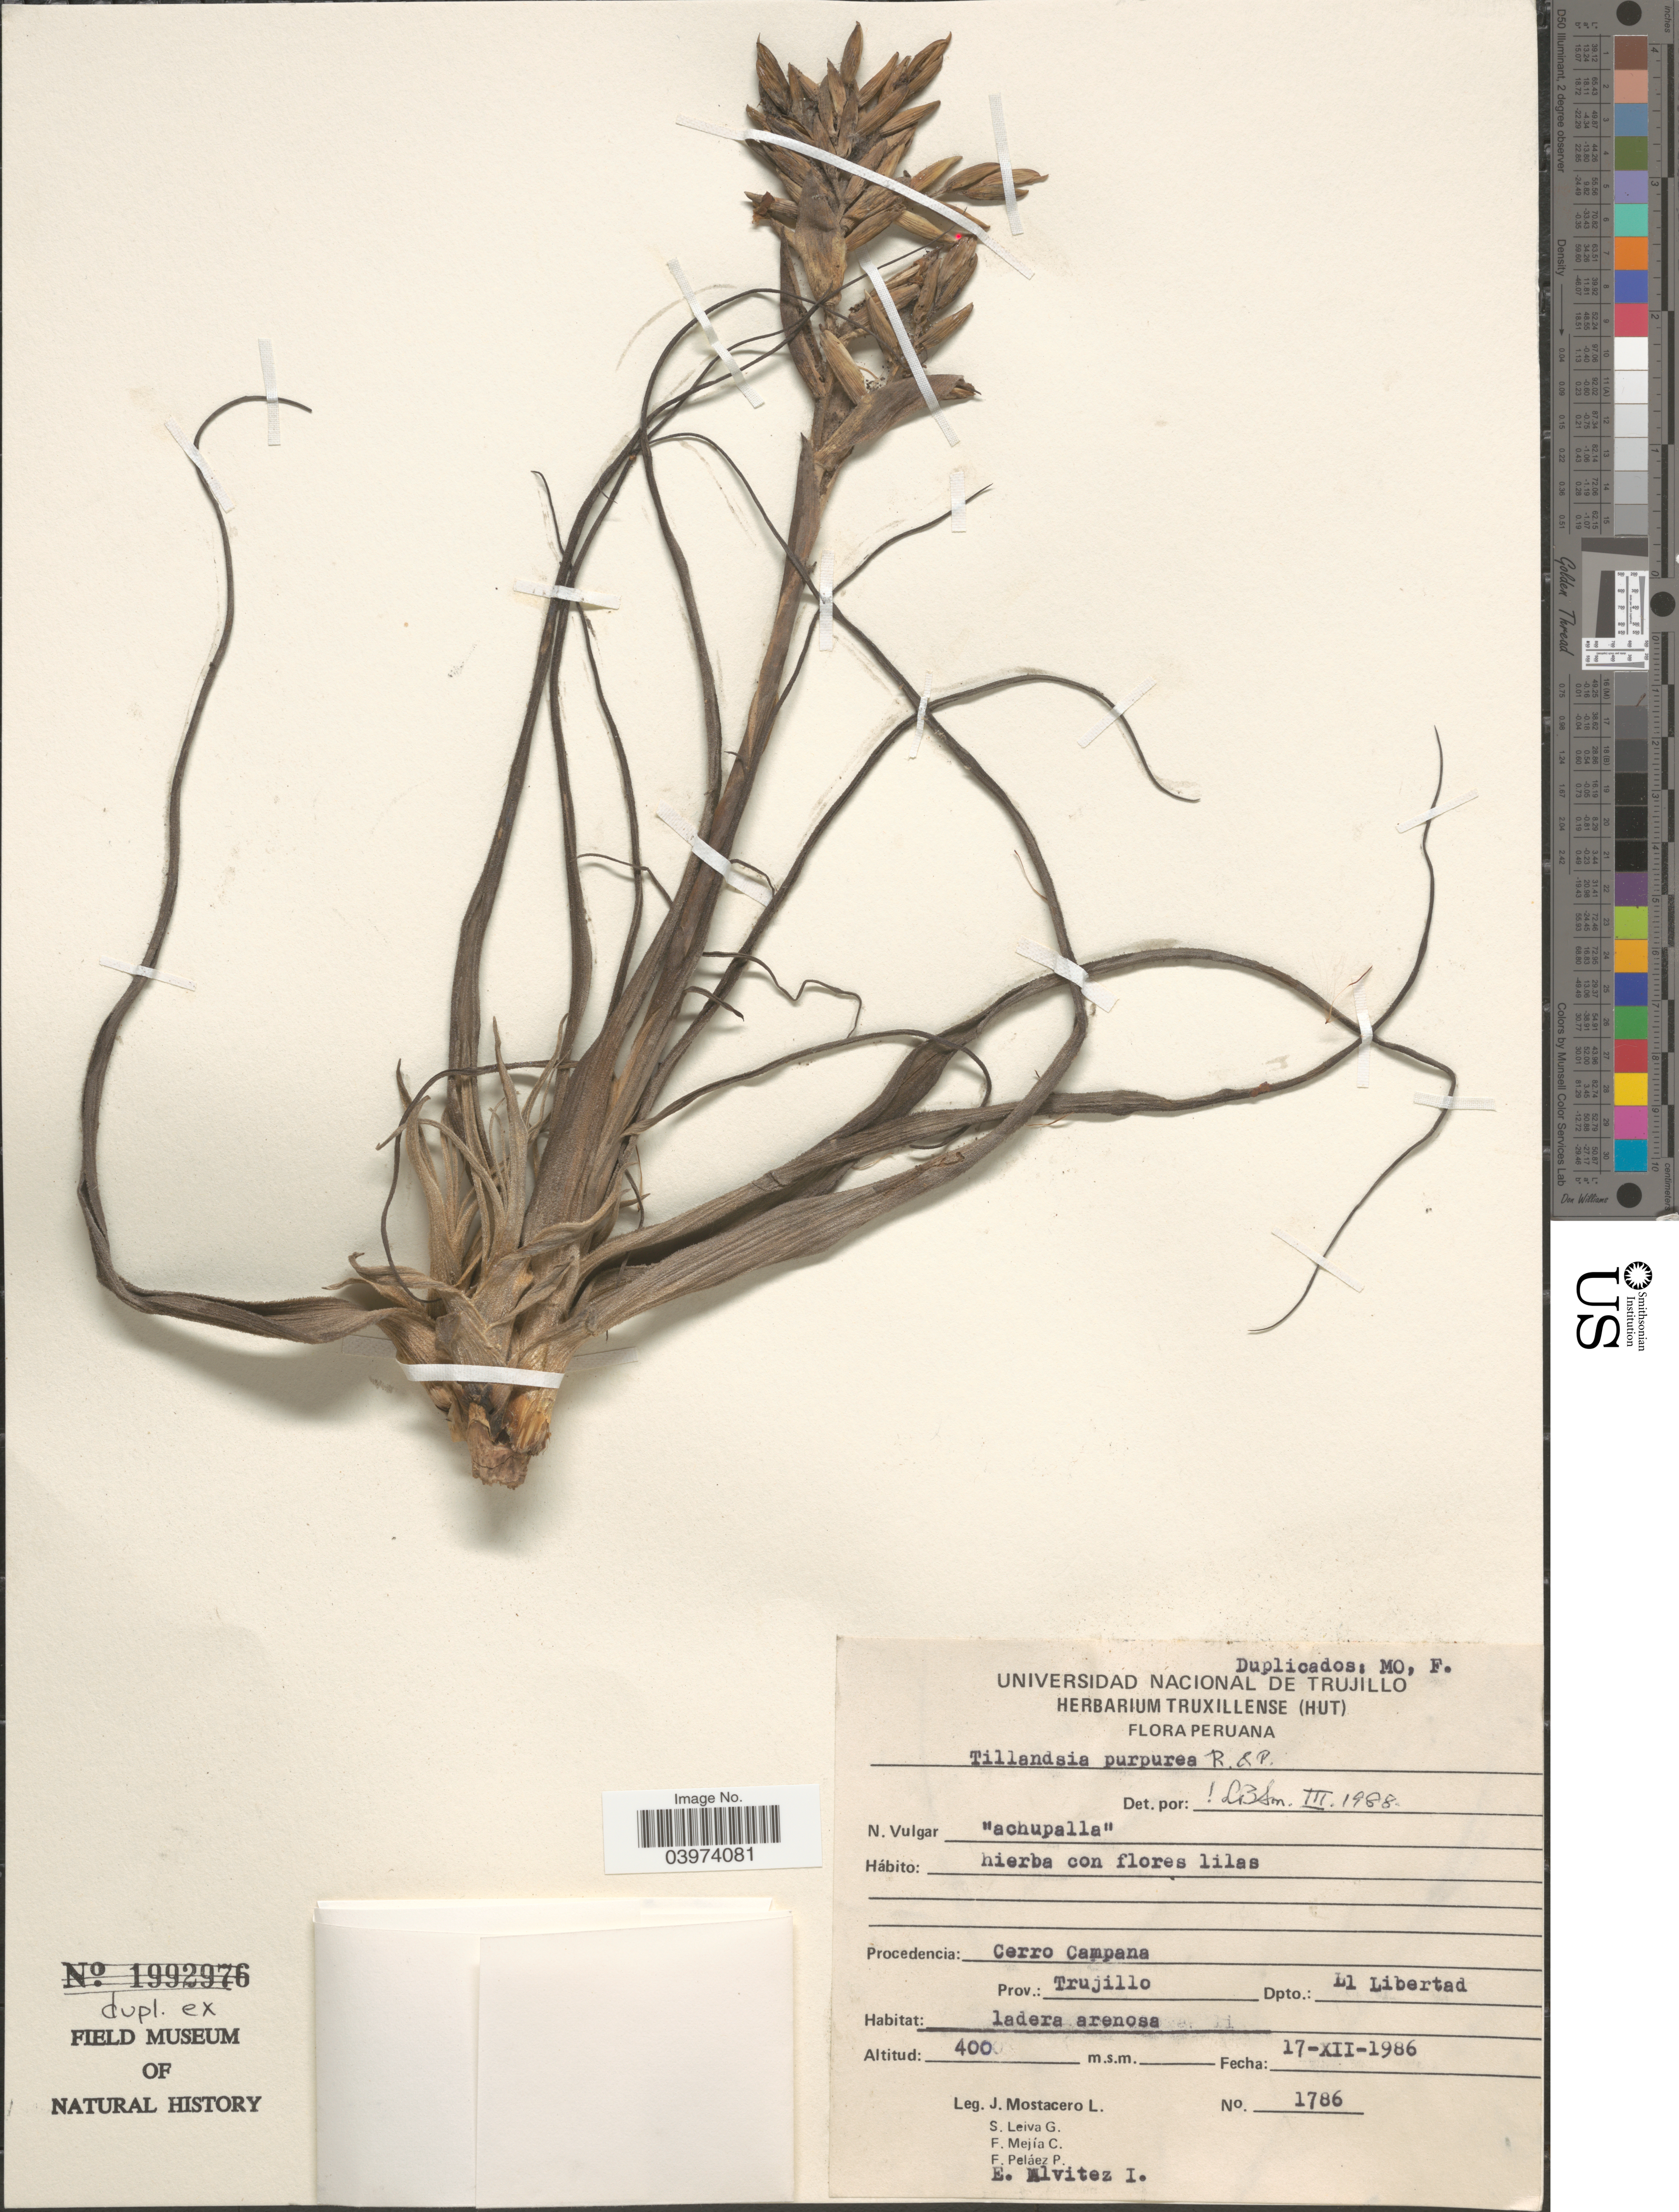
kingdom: Plantae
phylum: Tracheophyta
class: Liliopsida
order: Poales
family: Bromeliaceae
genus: Tillandsia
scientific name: Tillandsia purpurea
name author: Ruiz & Pav.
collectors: J. Mostacero L., S. Leiva G., F. Mejia C., F. Pelaez P. & E. Alvitez I.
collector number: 1786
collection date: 1986-12-17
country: Peru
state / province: La Libertad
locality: Cerro Campana. Prov. Trujillo. Dpto.: Ll Libertad.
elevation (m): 400